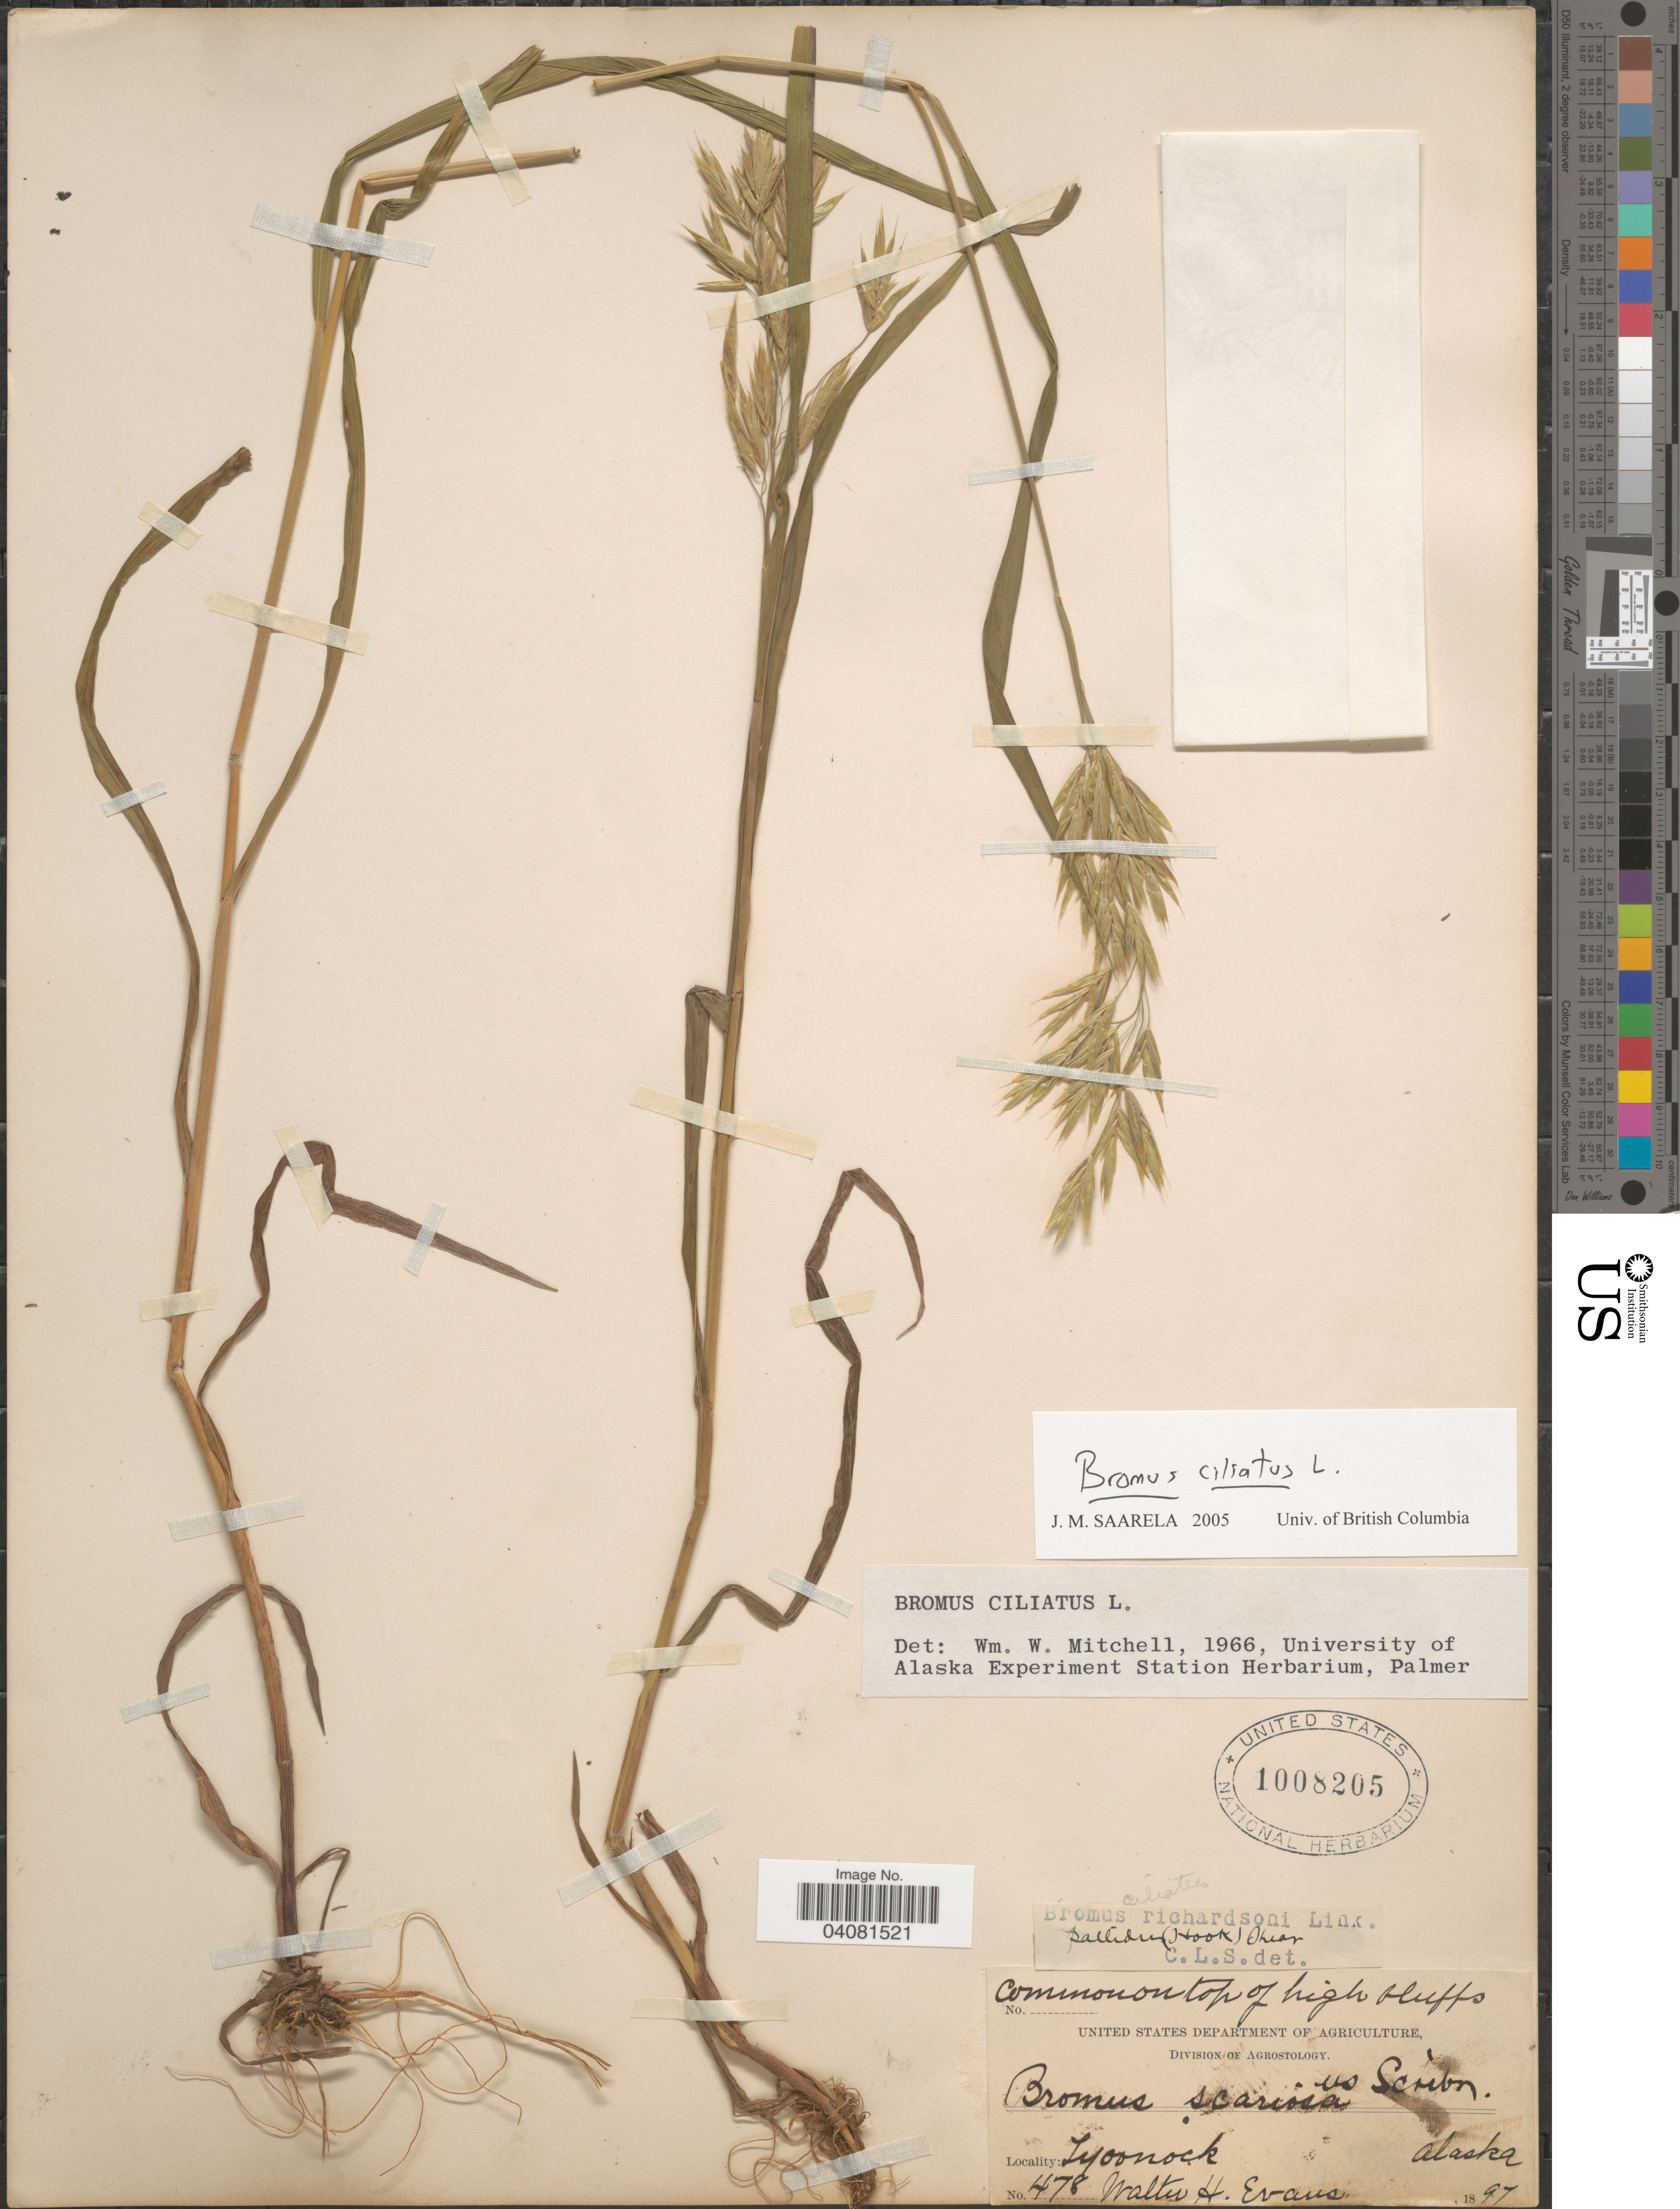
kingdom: Plantae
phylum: Tracheophyta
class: Liliopsida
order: Poales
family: Poaceae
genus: Bromus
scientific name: Bromus ciliatus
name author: L.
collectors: W. H. Evans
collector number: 478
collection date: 1897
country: United States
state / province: Alaska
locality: Tyoonock.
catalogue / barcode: US 1008205